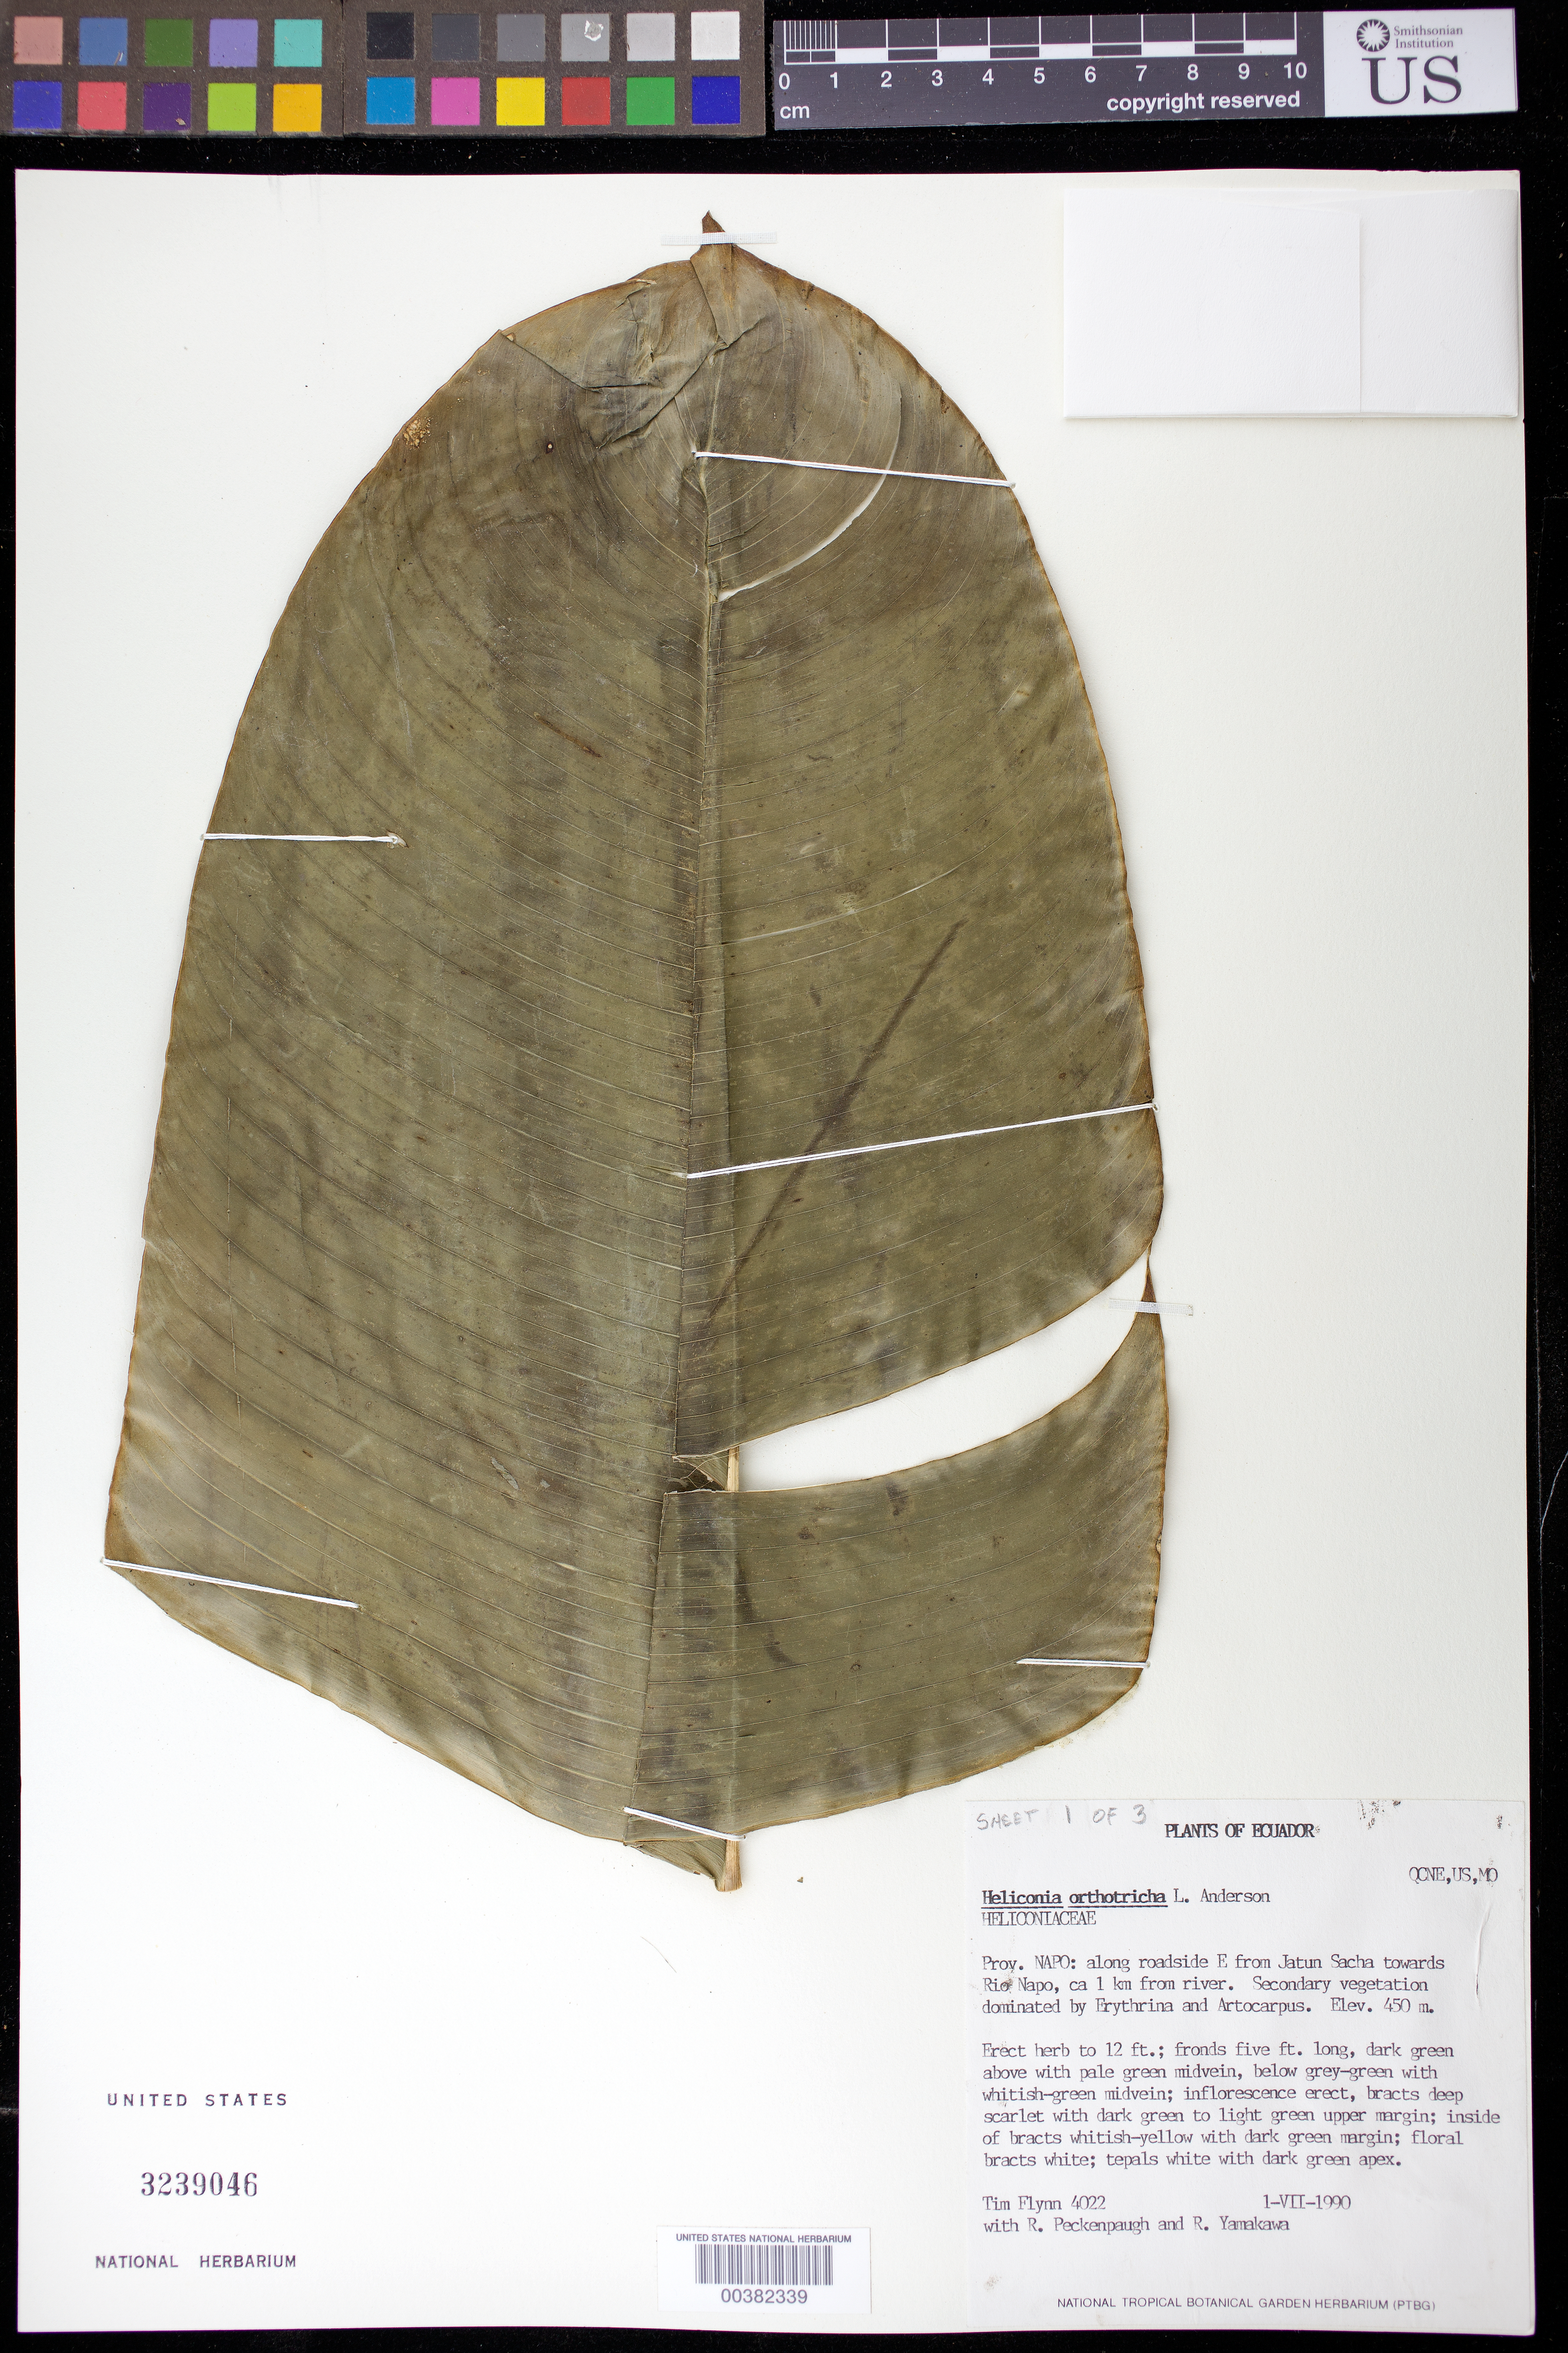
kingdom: Plantae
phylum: Tracheophyta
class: Liliopsida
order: Zingiberales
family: Heliconiaceae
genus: Heliconia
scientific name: Heliconia orthotricha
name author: L. Andersson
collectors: T. W. Flynn, R. Peckenpaugh & R. Yamakawa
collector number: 4022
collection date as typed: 01 Jul 1990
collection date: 1990-07-01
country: Ecuador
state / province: Napo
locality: E from jatun sacha towards Rio Napo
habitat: Secondary vegetation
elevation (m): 450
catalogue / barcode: US 3239046